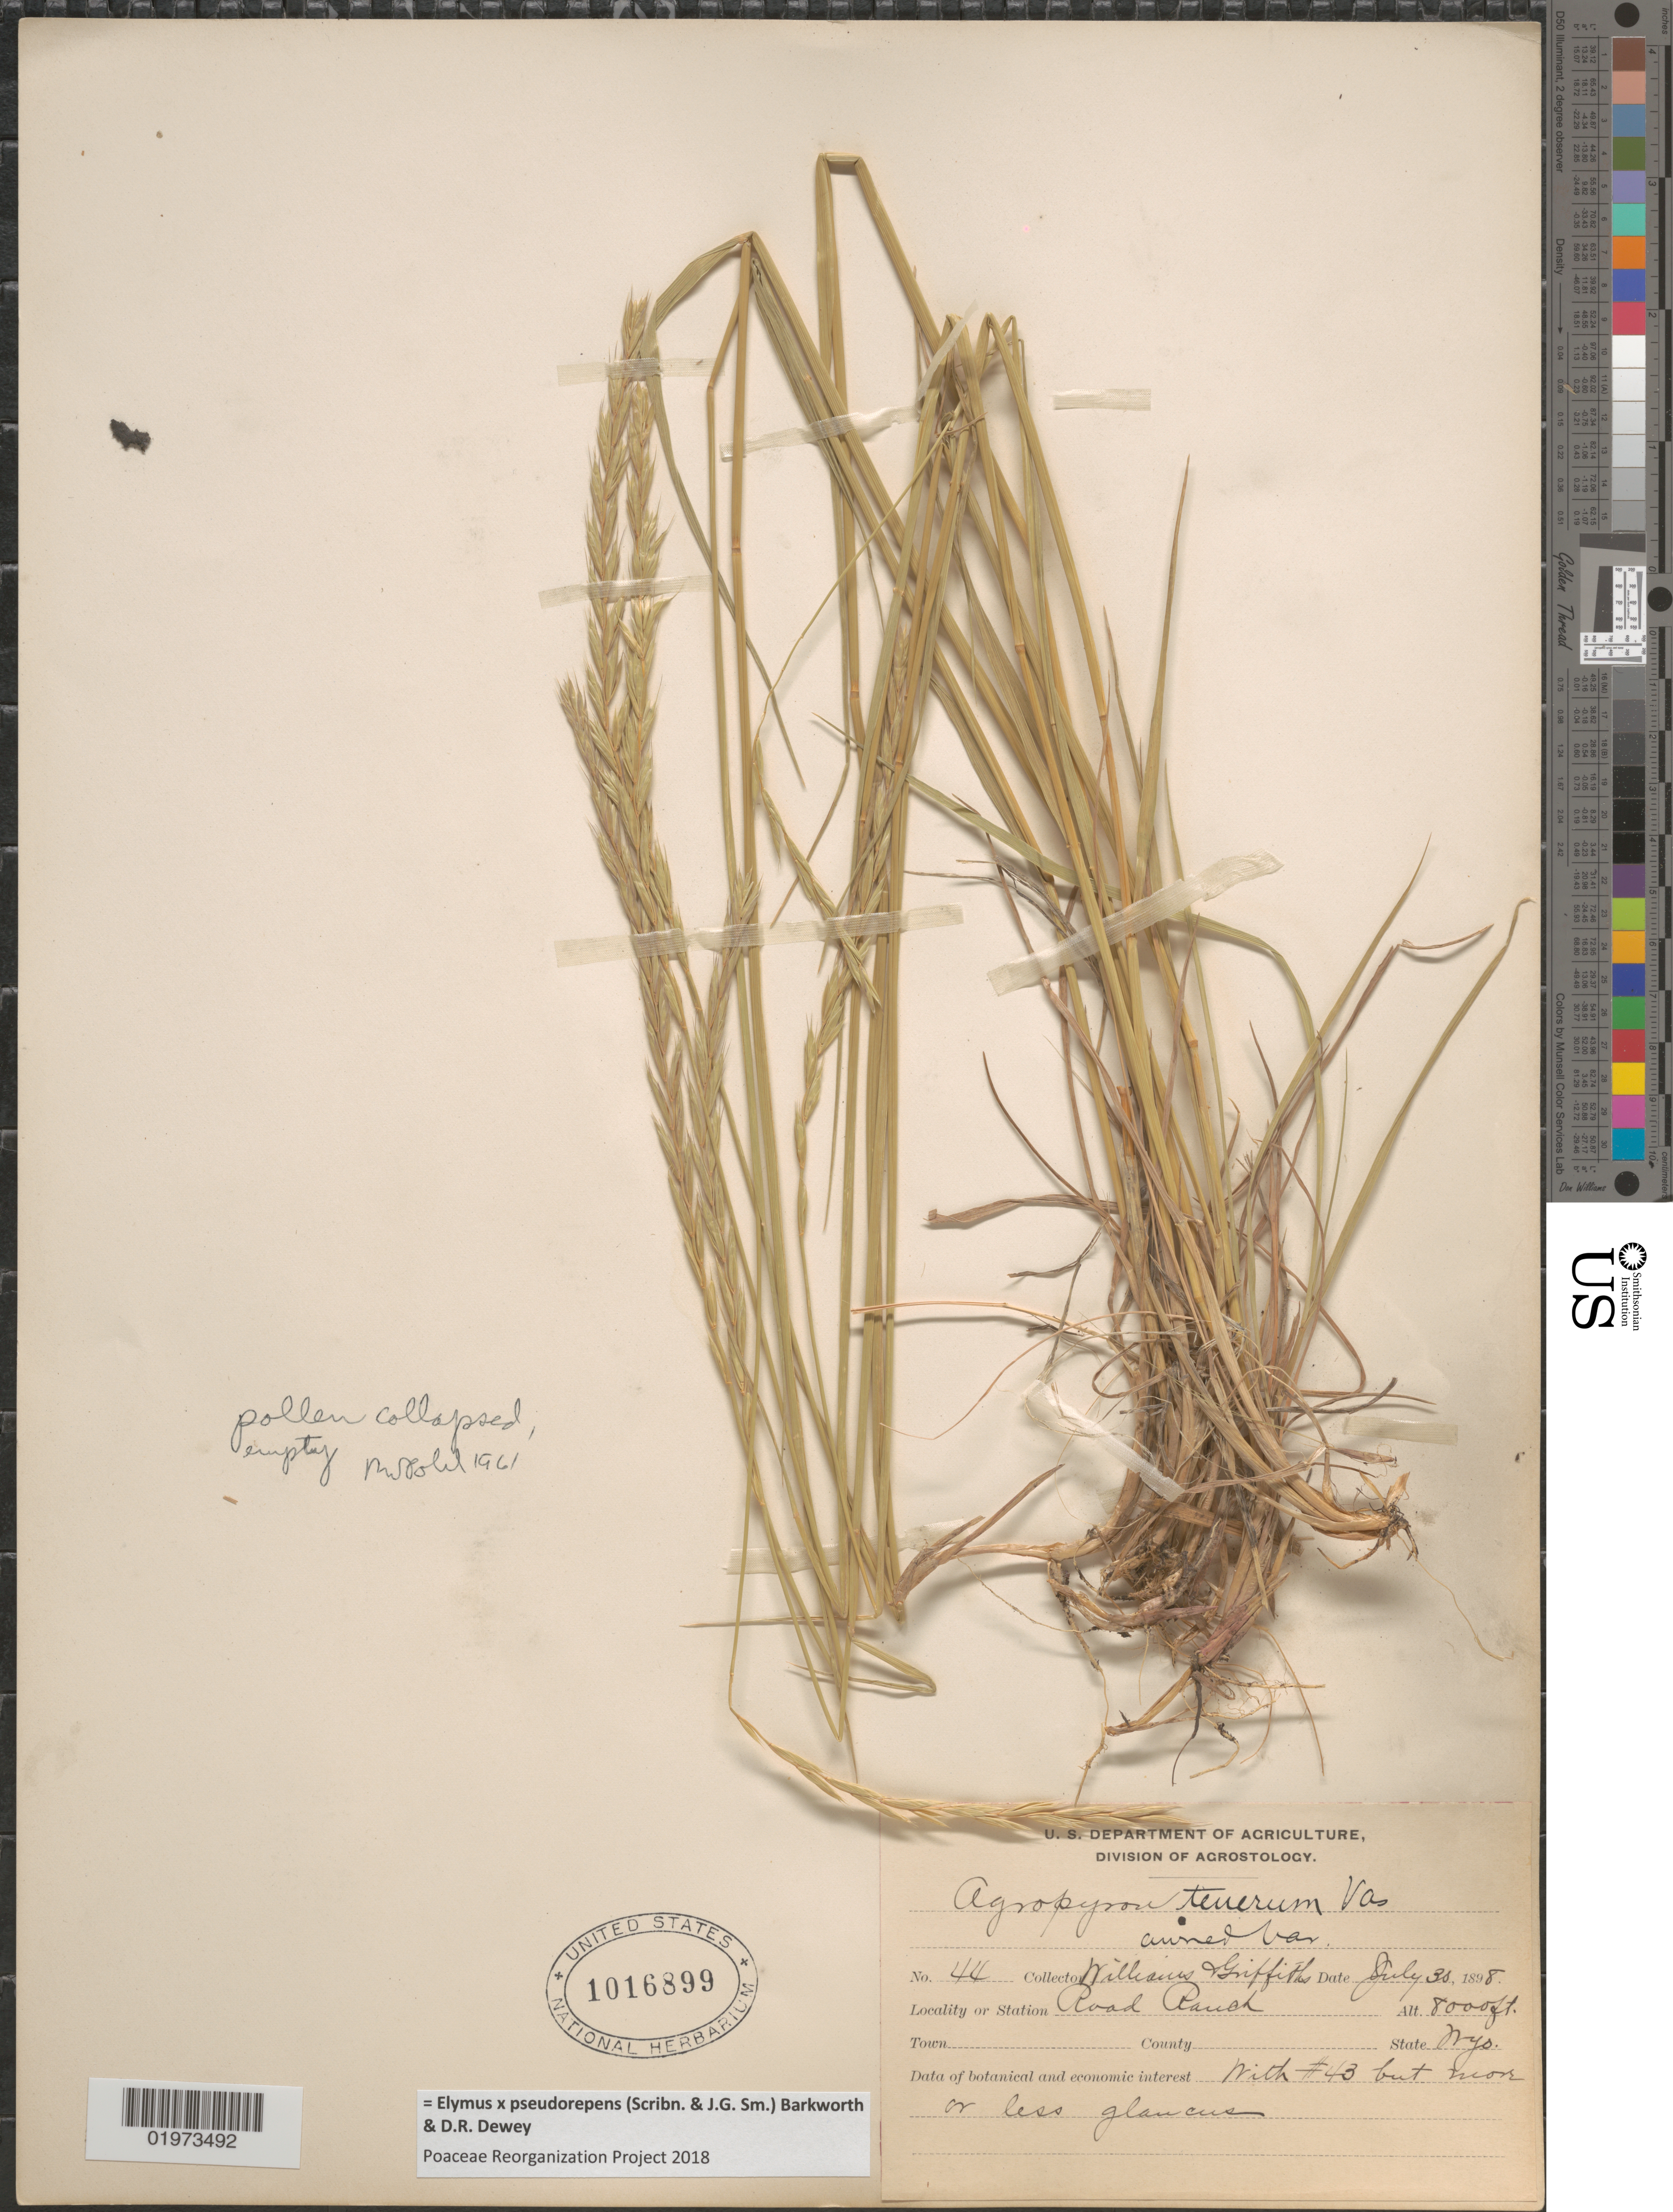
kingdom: Plantae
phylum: Tracheophyta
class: Liliopsida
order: Poales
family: Poaceae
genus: Elymus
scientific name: Elymus x pseudorepens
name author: (Scribn. & J.G. Sm.) Barkworth & Dewey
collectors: -- Williams & -- Griffiths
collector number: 44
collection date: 1898-07-30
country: United States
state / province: Wyoming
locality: Road Ranch.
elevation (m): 2438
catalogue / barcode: US 1016899